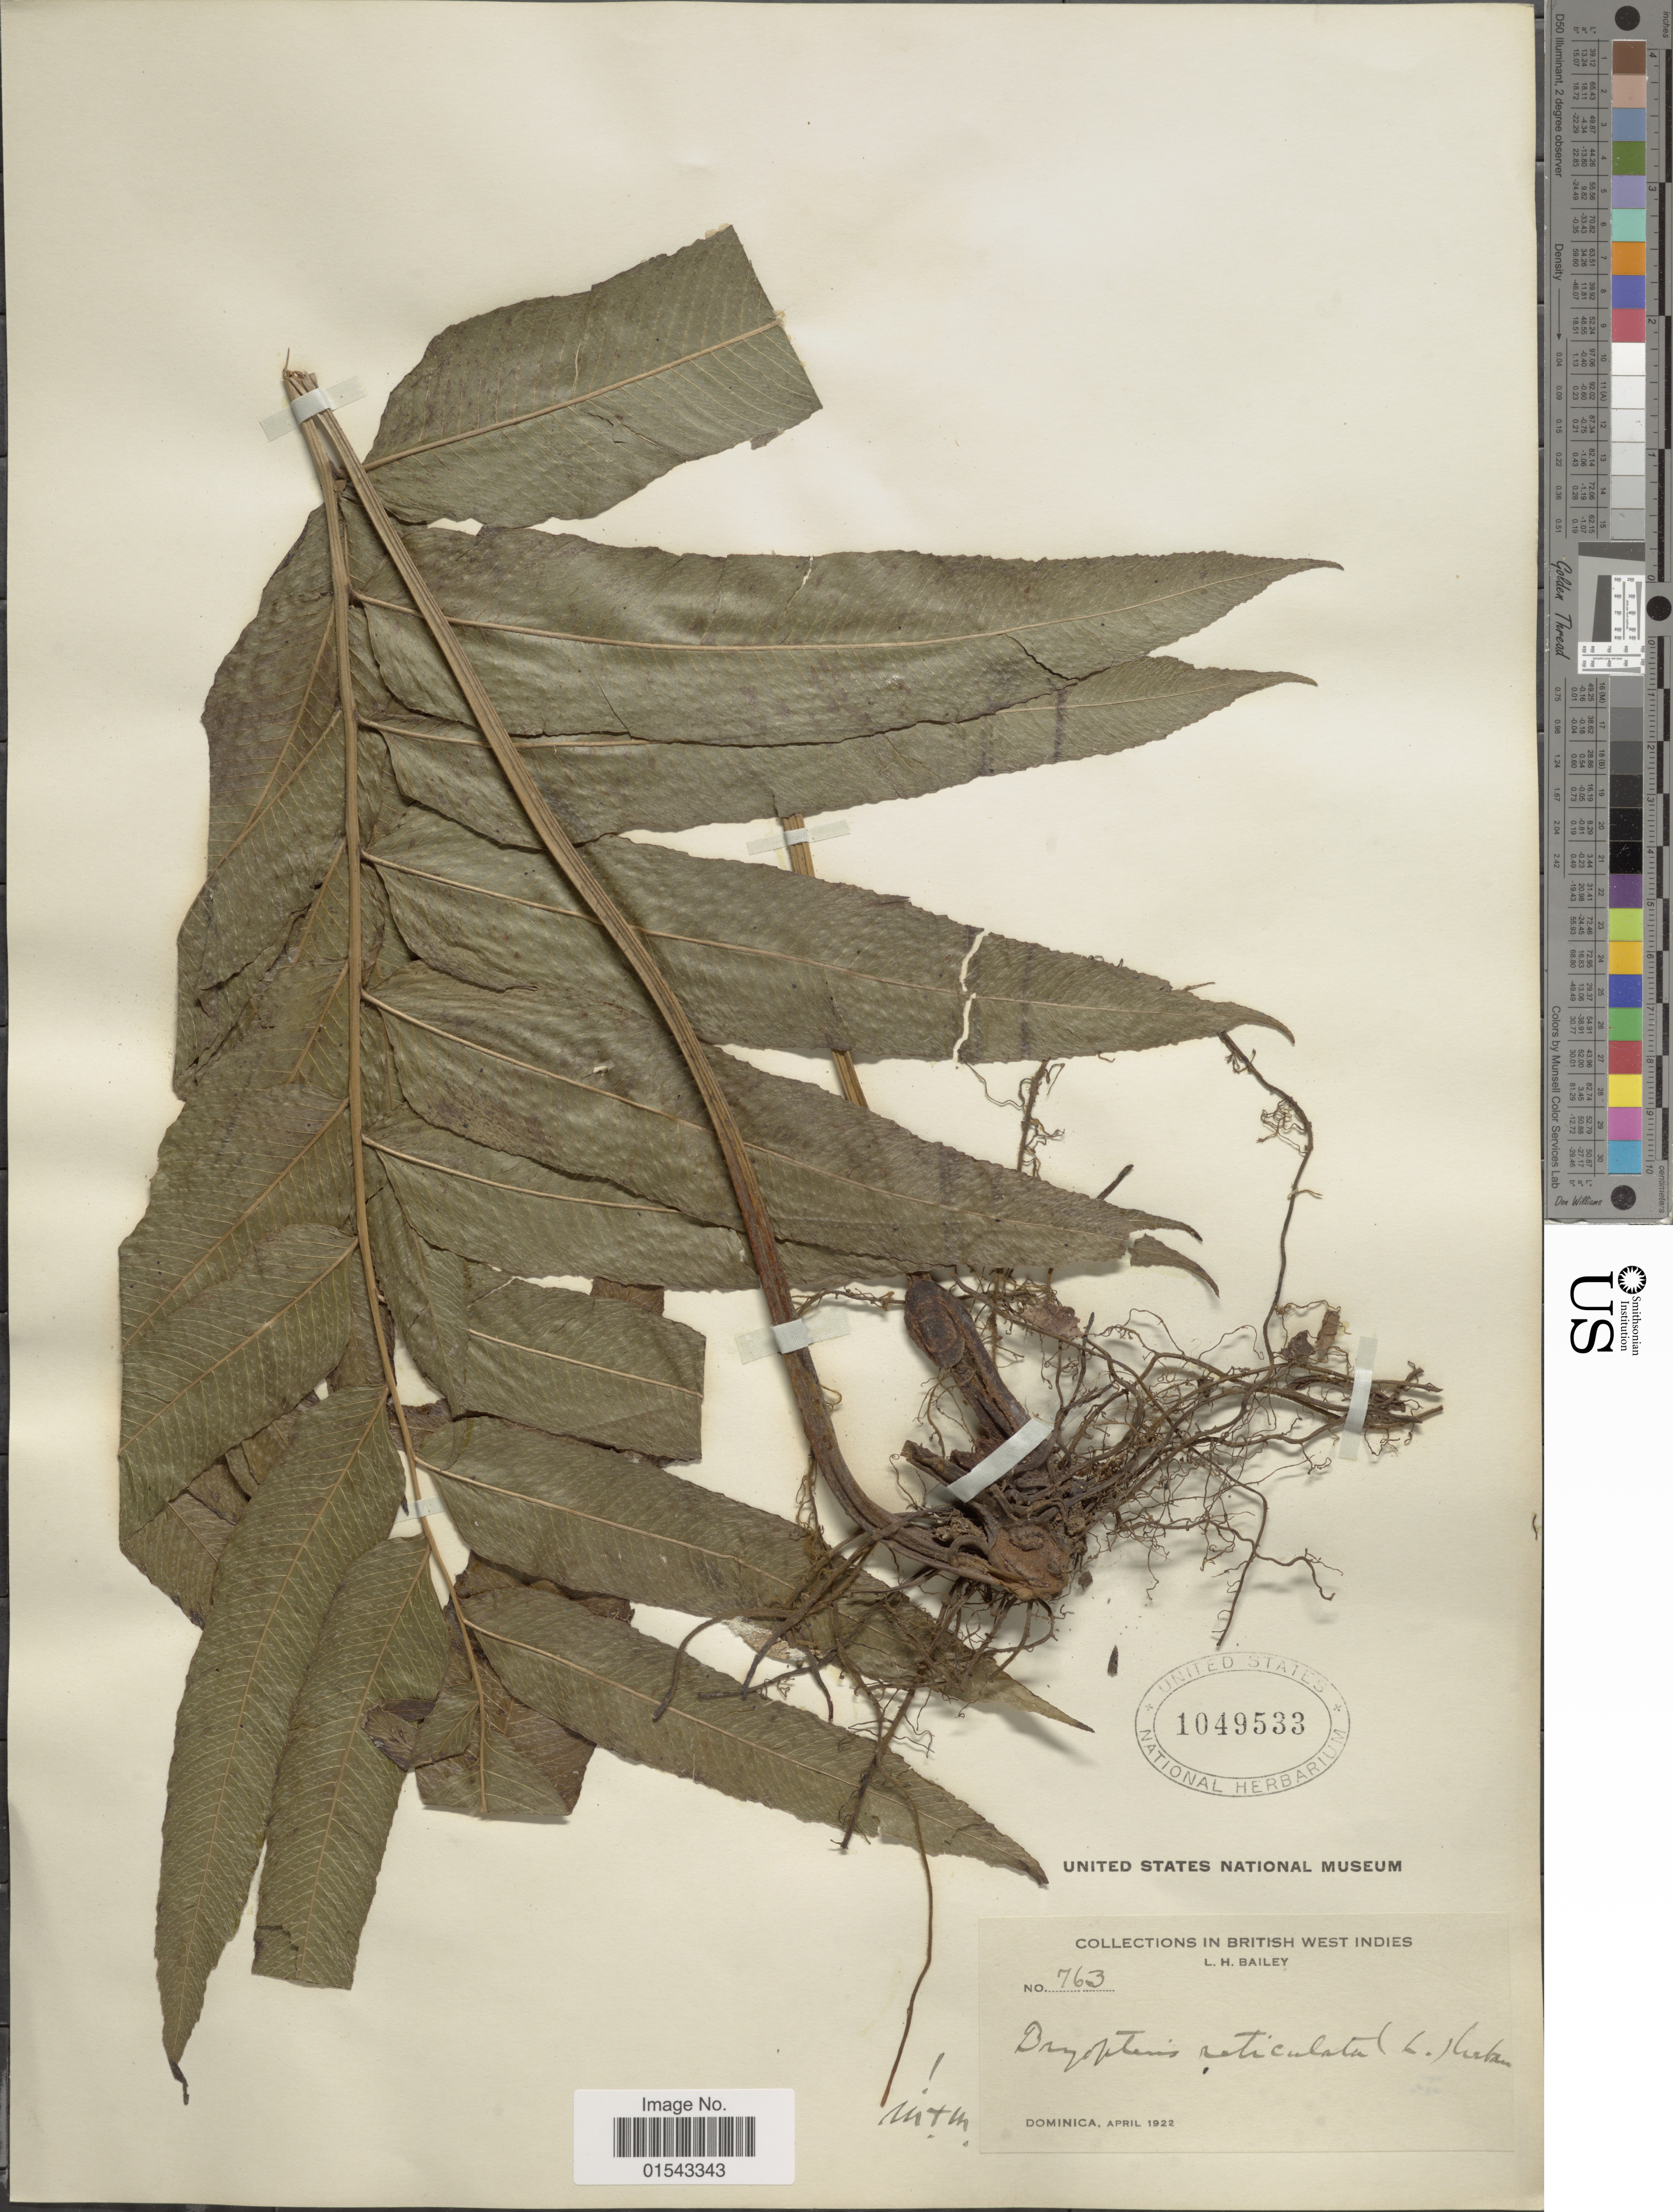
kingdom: Plantae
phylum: Tracheophyta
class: Polypodiopsida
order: Polypodiales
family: Thelypteridaceae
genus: Meniscium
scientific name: Meniscium reticulatum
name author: (L.) Sw.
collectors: L. H. Bailey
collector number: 763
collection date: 1922-04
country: Dominica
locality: British West Indies.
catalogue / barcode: US 1049533